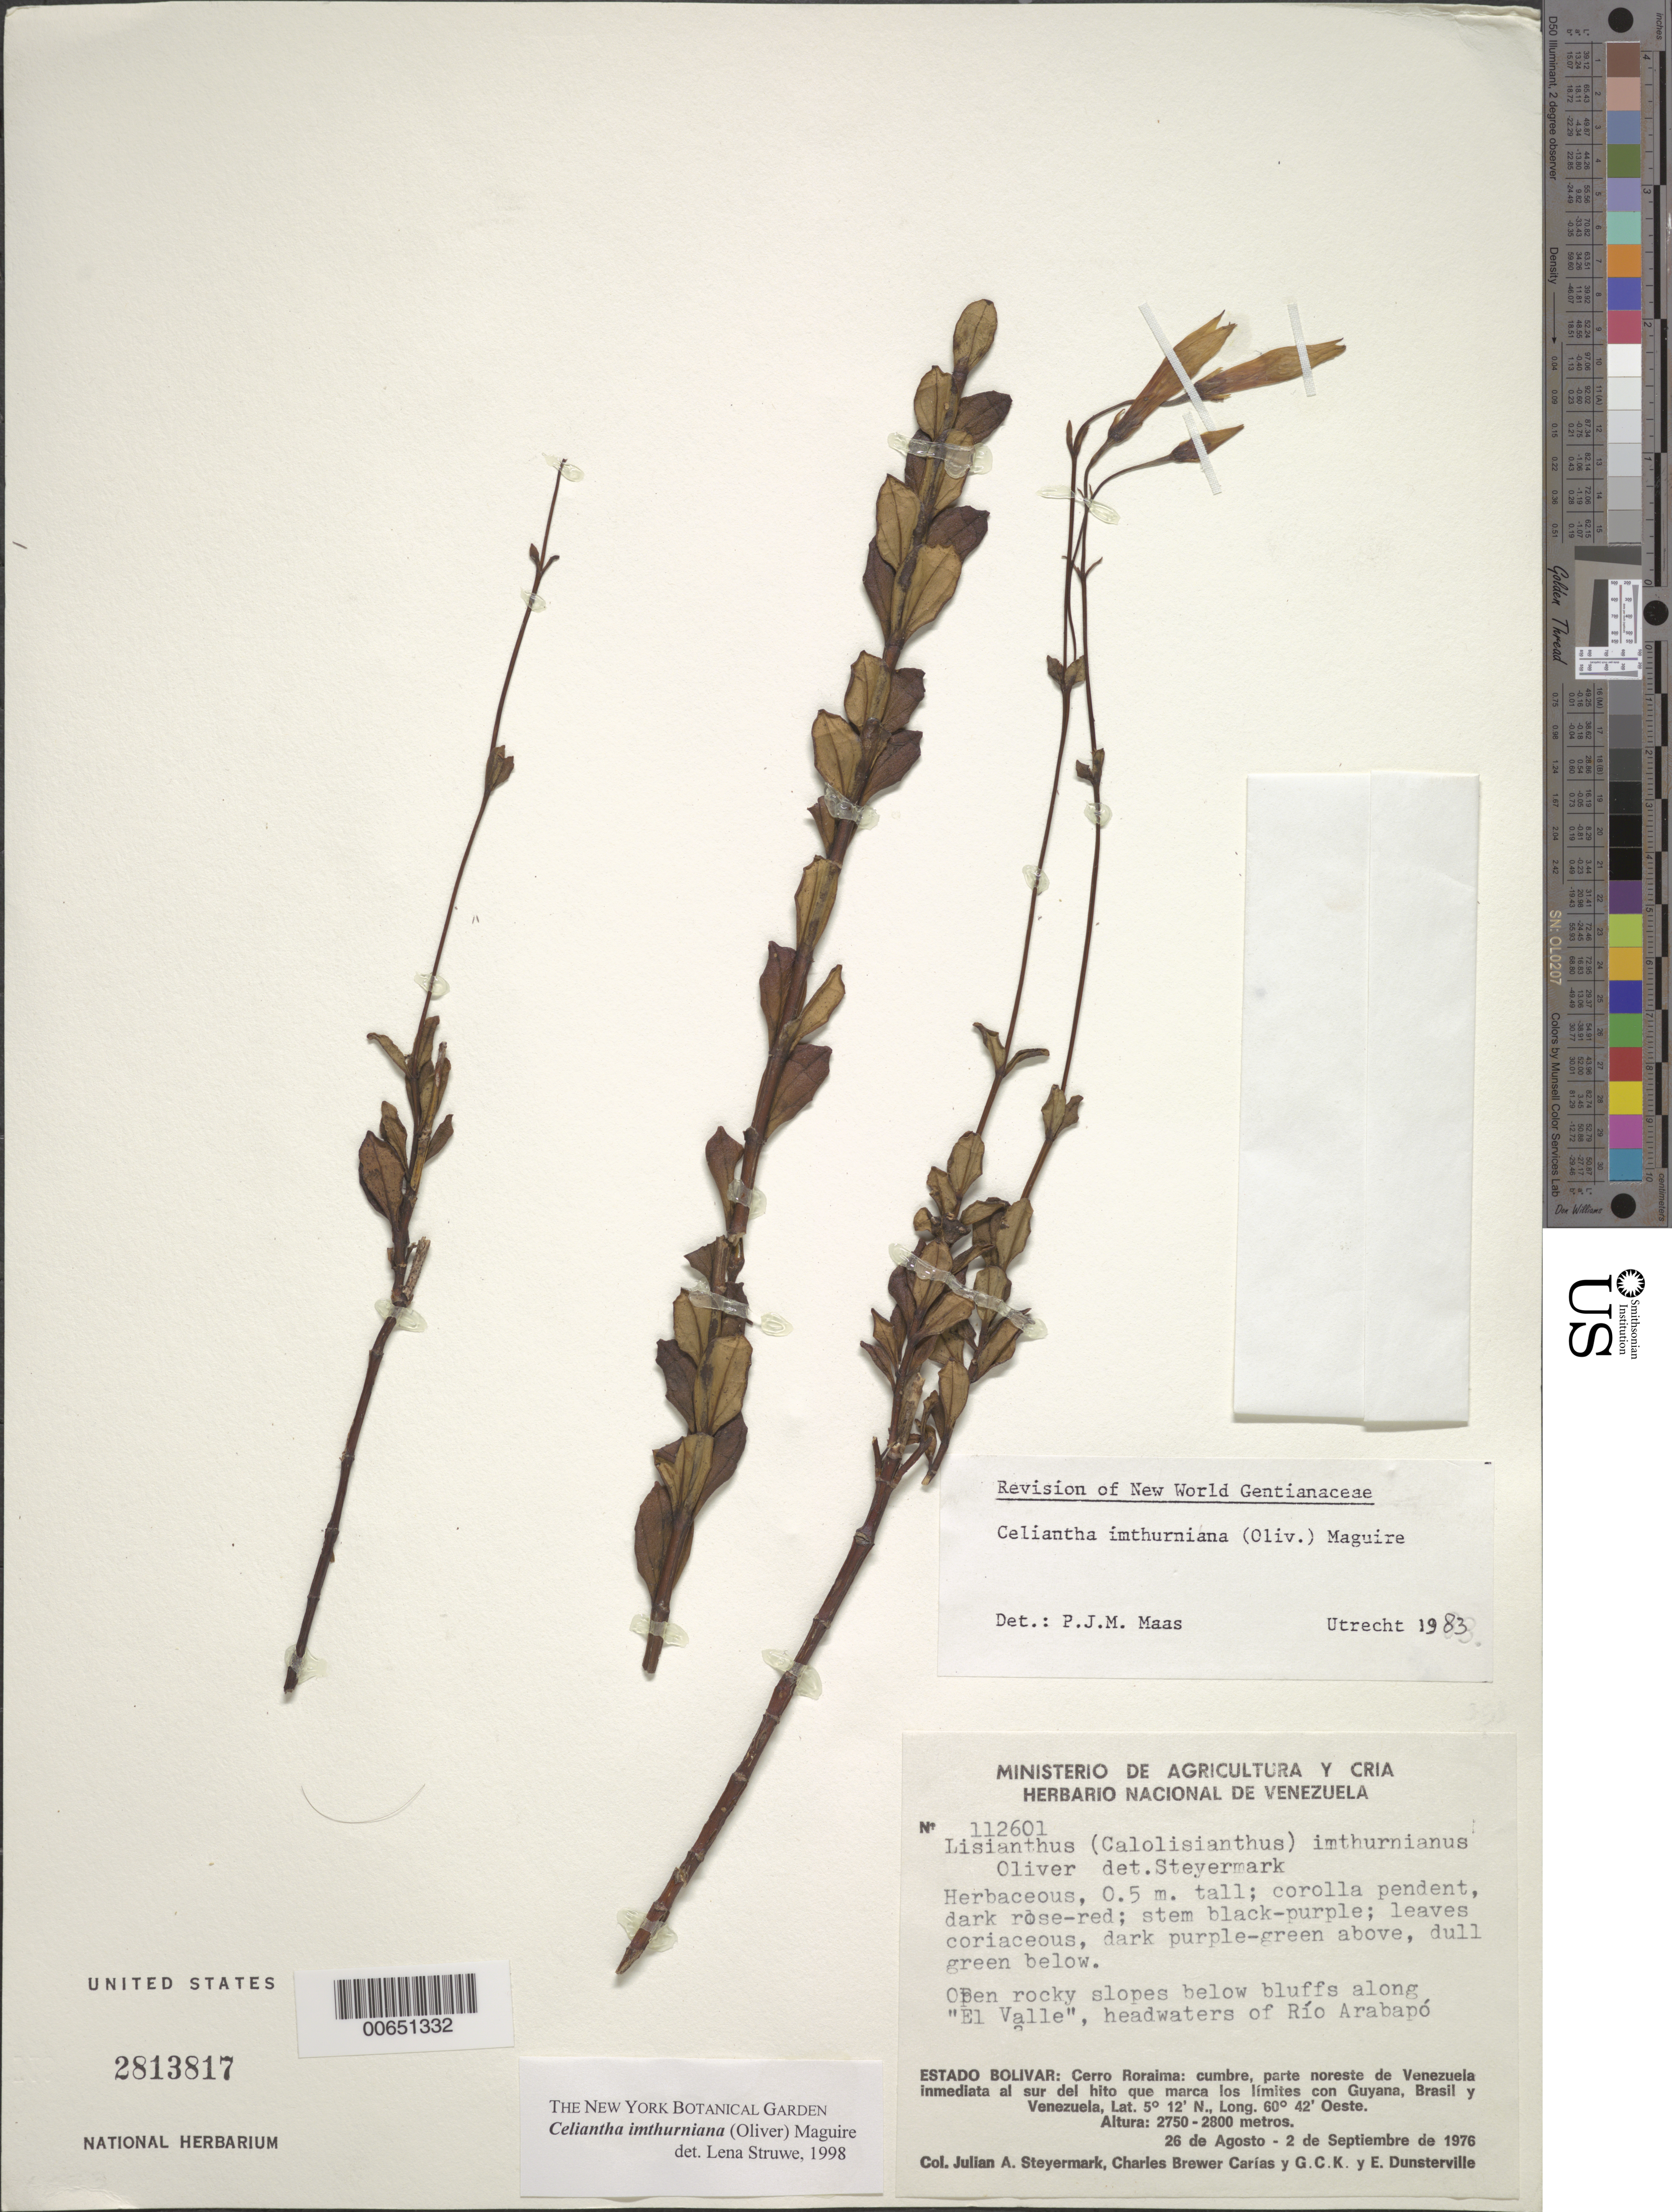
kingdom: Plantae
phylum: Tracheophyta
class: Magnoliopsida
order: Gentianales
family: Gentianaceae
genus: Celiantha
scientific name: Celiantha imthurniana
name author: (Oliv.) Maguire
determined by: Struwe, L.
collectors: J. Steyermark, C. Brewer-Carias, G. C. K. Dunsterville & E. Dunsterville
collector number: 112601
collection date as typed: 26-Aug-76 to 2-Sep-76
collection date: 1976-08-26/1976-09-02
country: Venezuela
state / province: Bolívar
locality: Cerro Roraima: cumbre, parte NO de Venezuela immediata al sur del hito que marca los limites con Guyana, Brasil y Venezuela, in "El Valle", headwaters of Río Arabapó.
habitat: Open rocky slopes below bluffs along "El Valle" headwaters of Rio Arabapo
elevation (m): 2750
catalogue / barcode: US 2813817